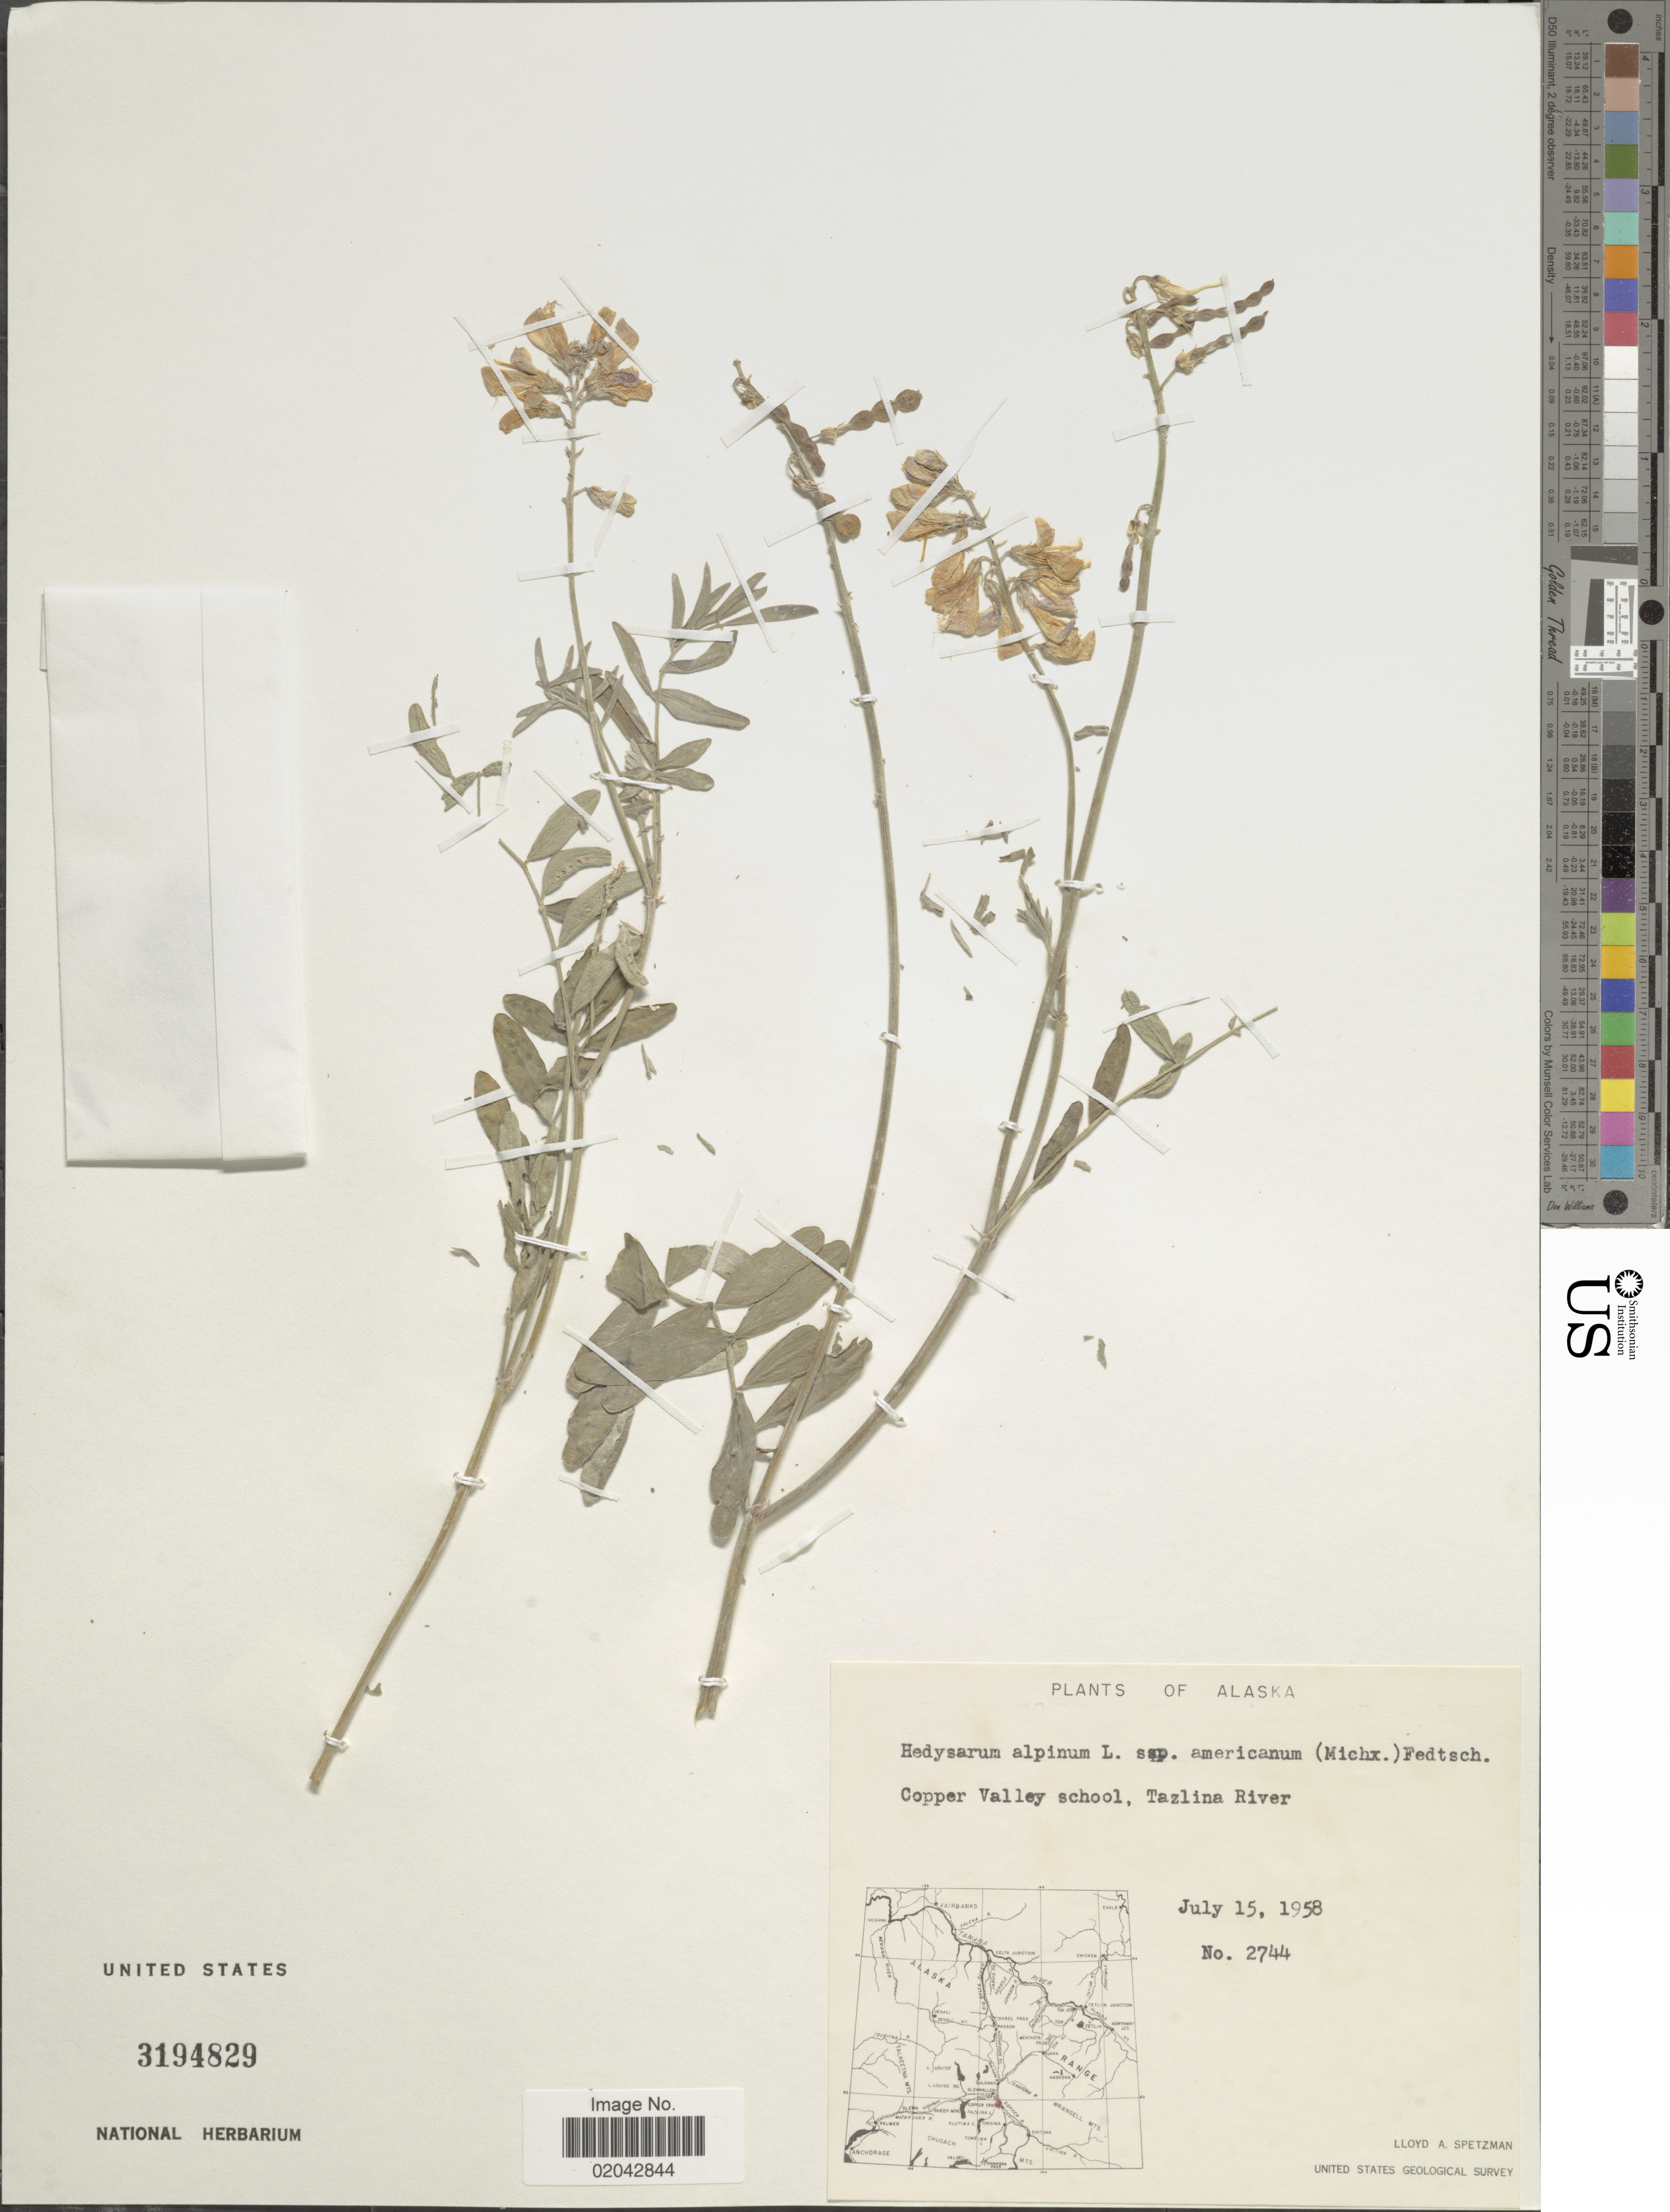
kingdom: Plantae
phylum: Tracheophyta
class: Magnoliopsida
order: Fabales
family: Fabaceae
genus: Hedysarum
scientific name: Hedysarum sp.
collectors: L. Spetzman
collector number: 2744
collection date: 1958-07-15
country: United States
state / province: Alaska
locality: Copper Valley school, Tazlina River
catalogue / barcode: US 3194829